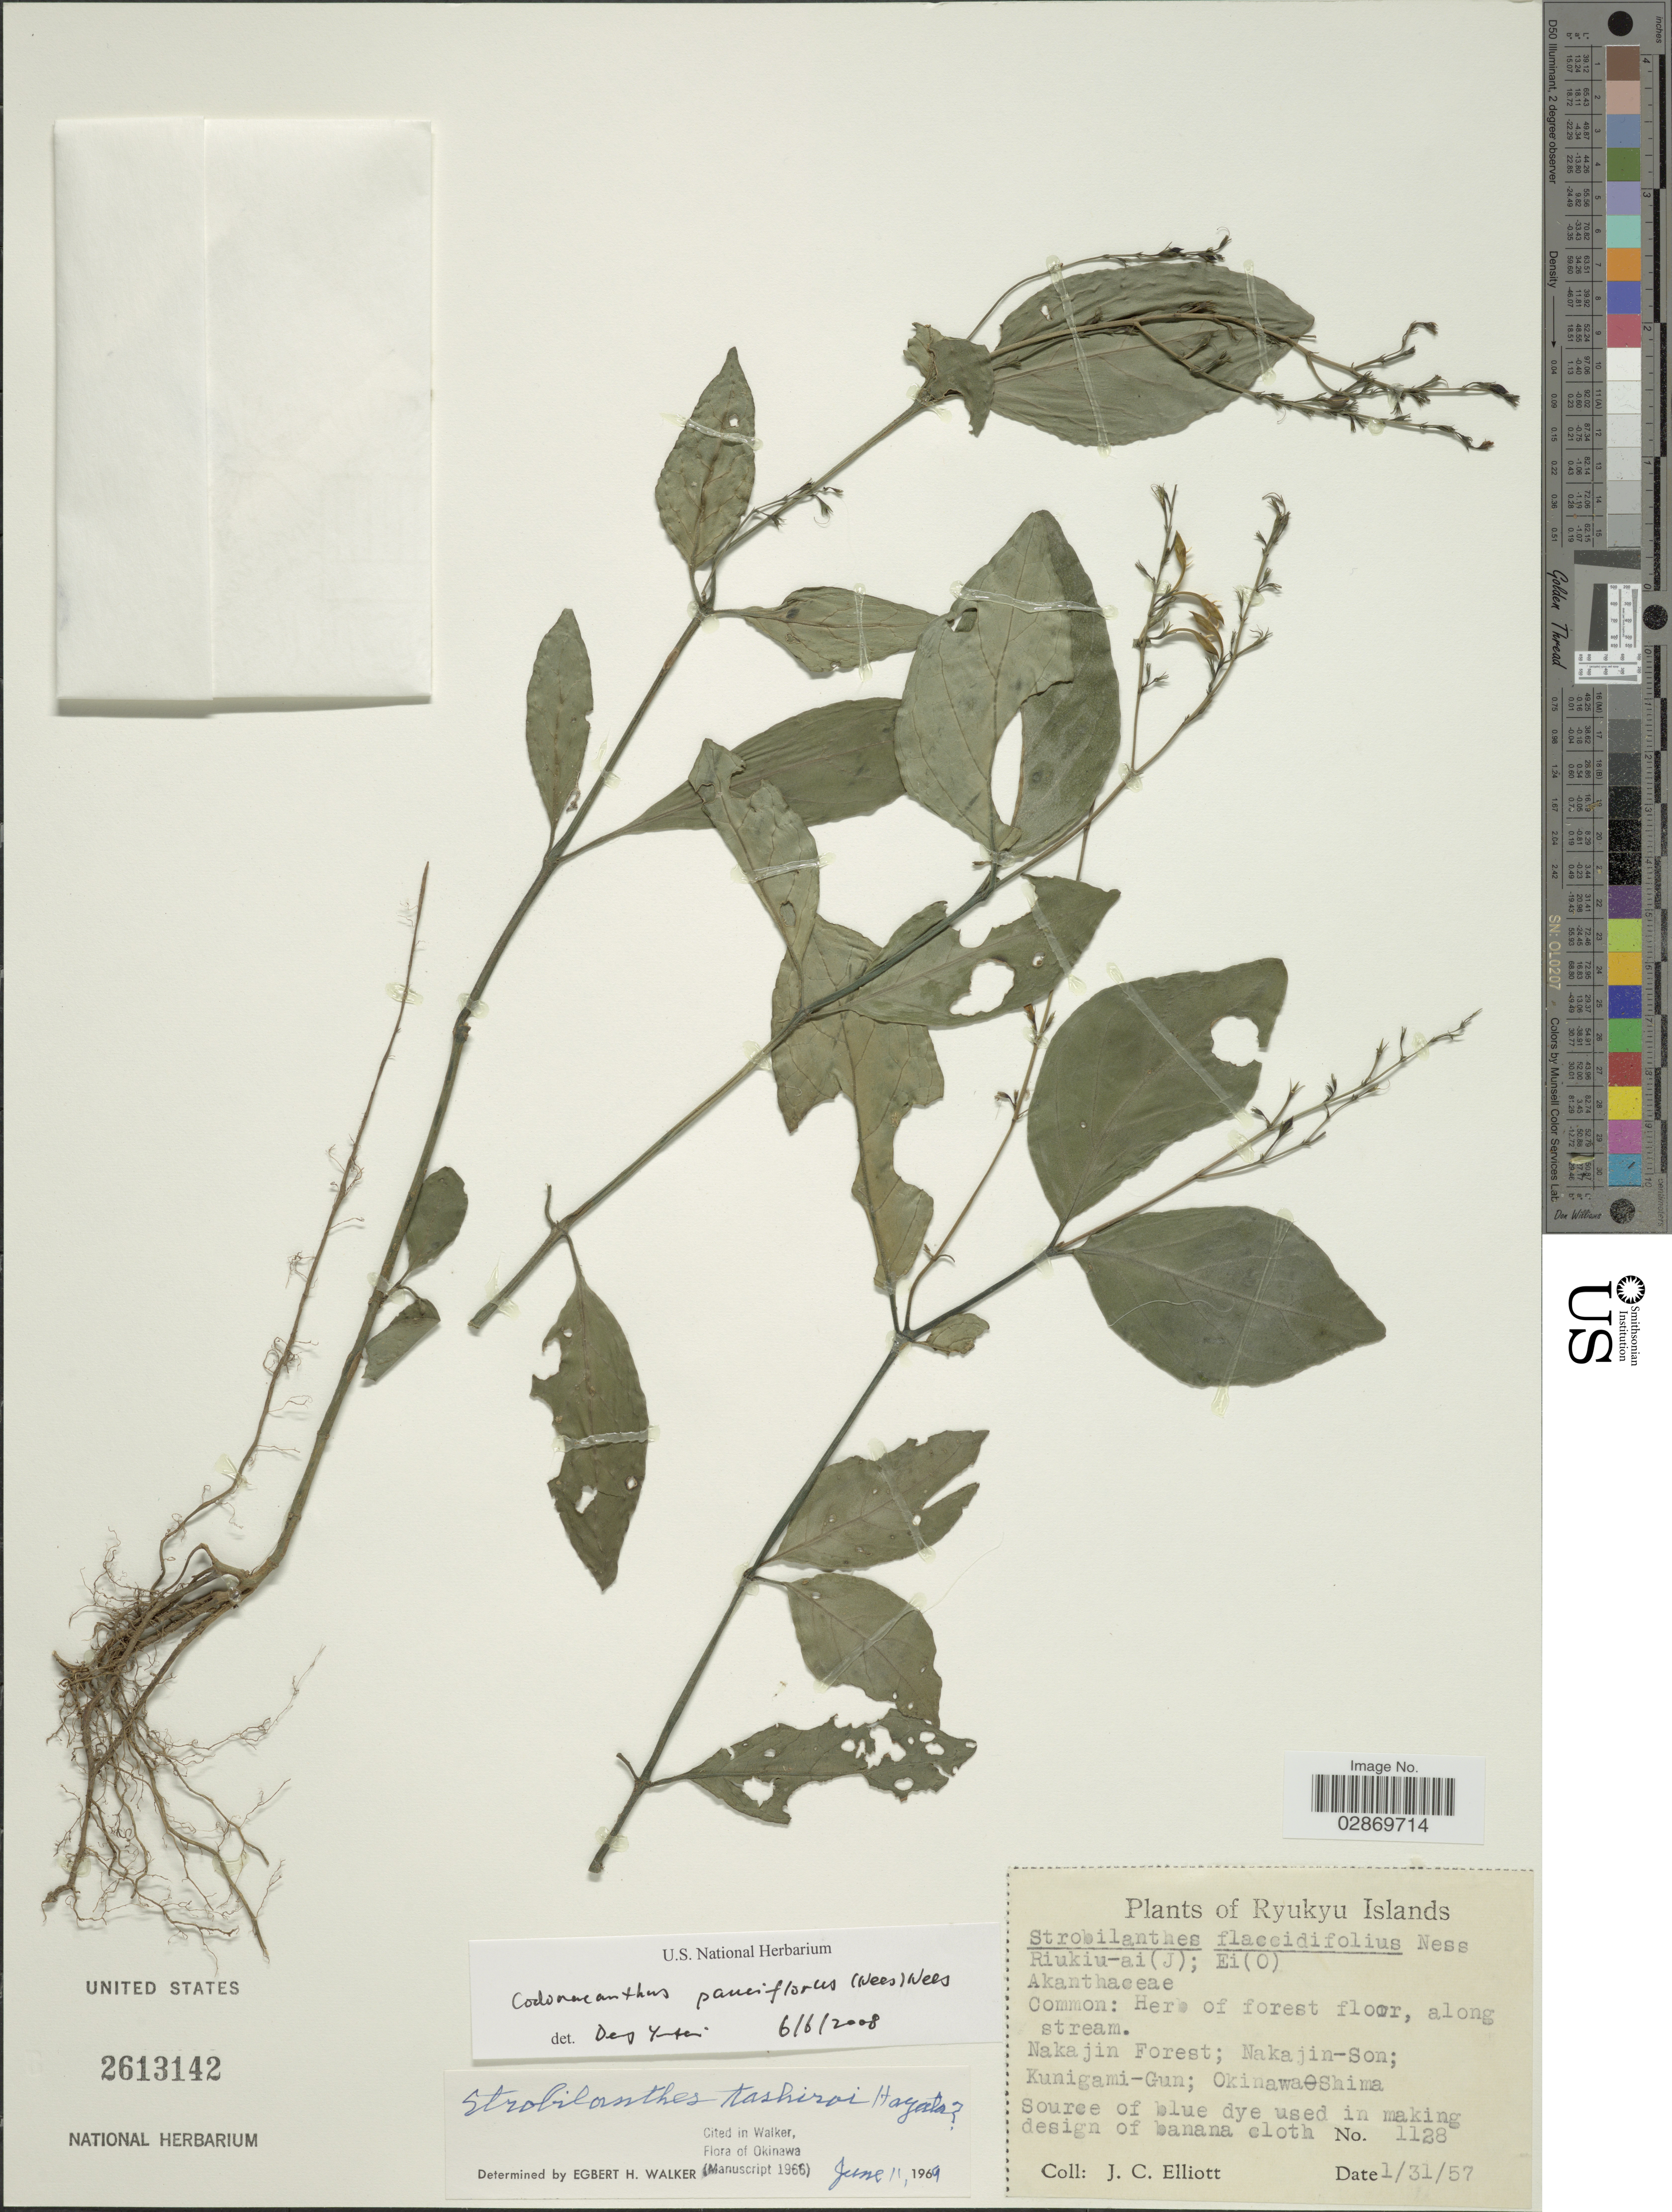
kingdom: Plantae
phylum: Tracheophyta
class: Magnoliopsida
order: Lamiales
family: Acanthaceae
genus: Codonacanthus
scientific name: Codonacanthus pauciflorus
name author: (Nees) Nees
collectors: J. C. Elliott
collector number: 1128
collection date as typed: Transcribed d/m/y: 31/1/57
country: Japan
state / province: Okinawa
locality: Ryukyu Islands, Nakajin Forest, Nakajin-Son, Kunigami-Gun, Okinawa Shima.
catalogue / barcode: US 2613142